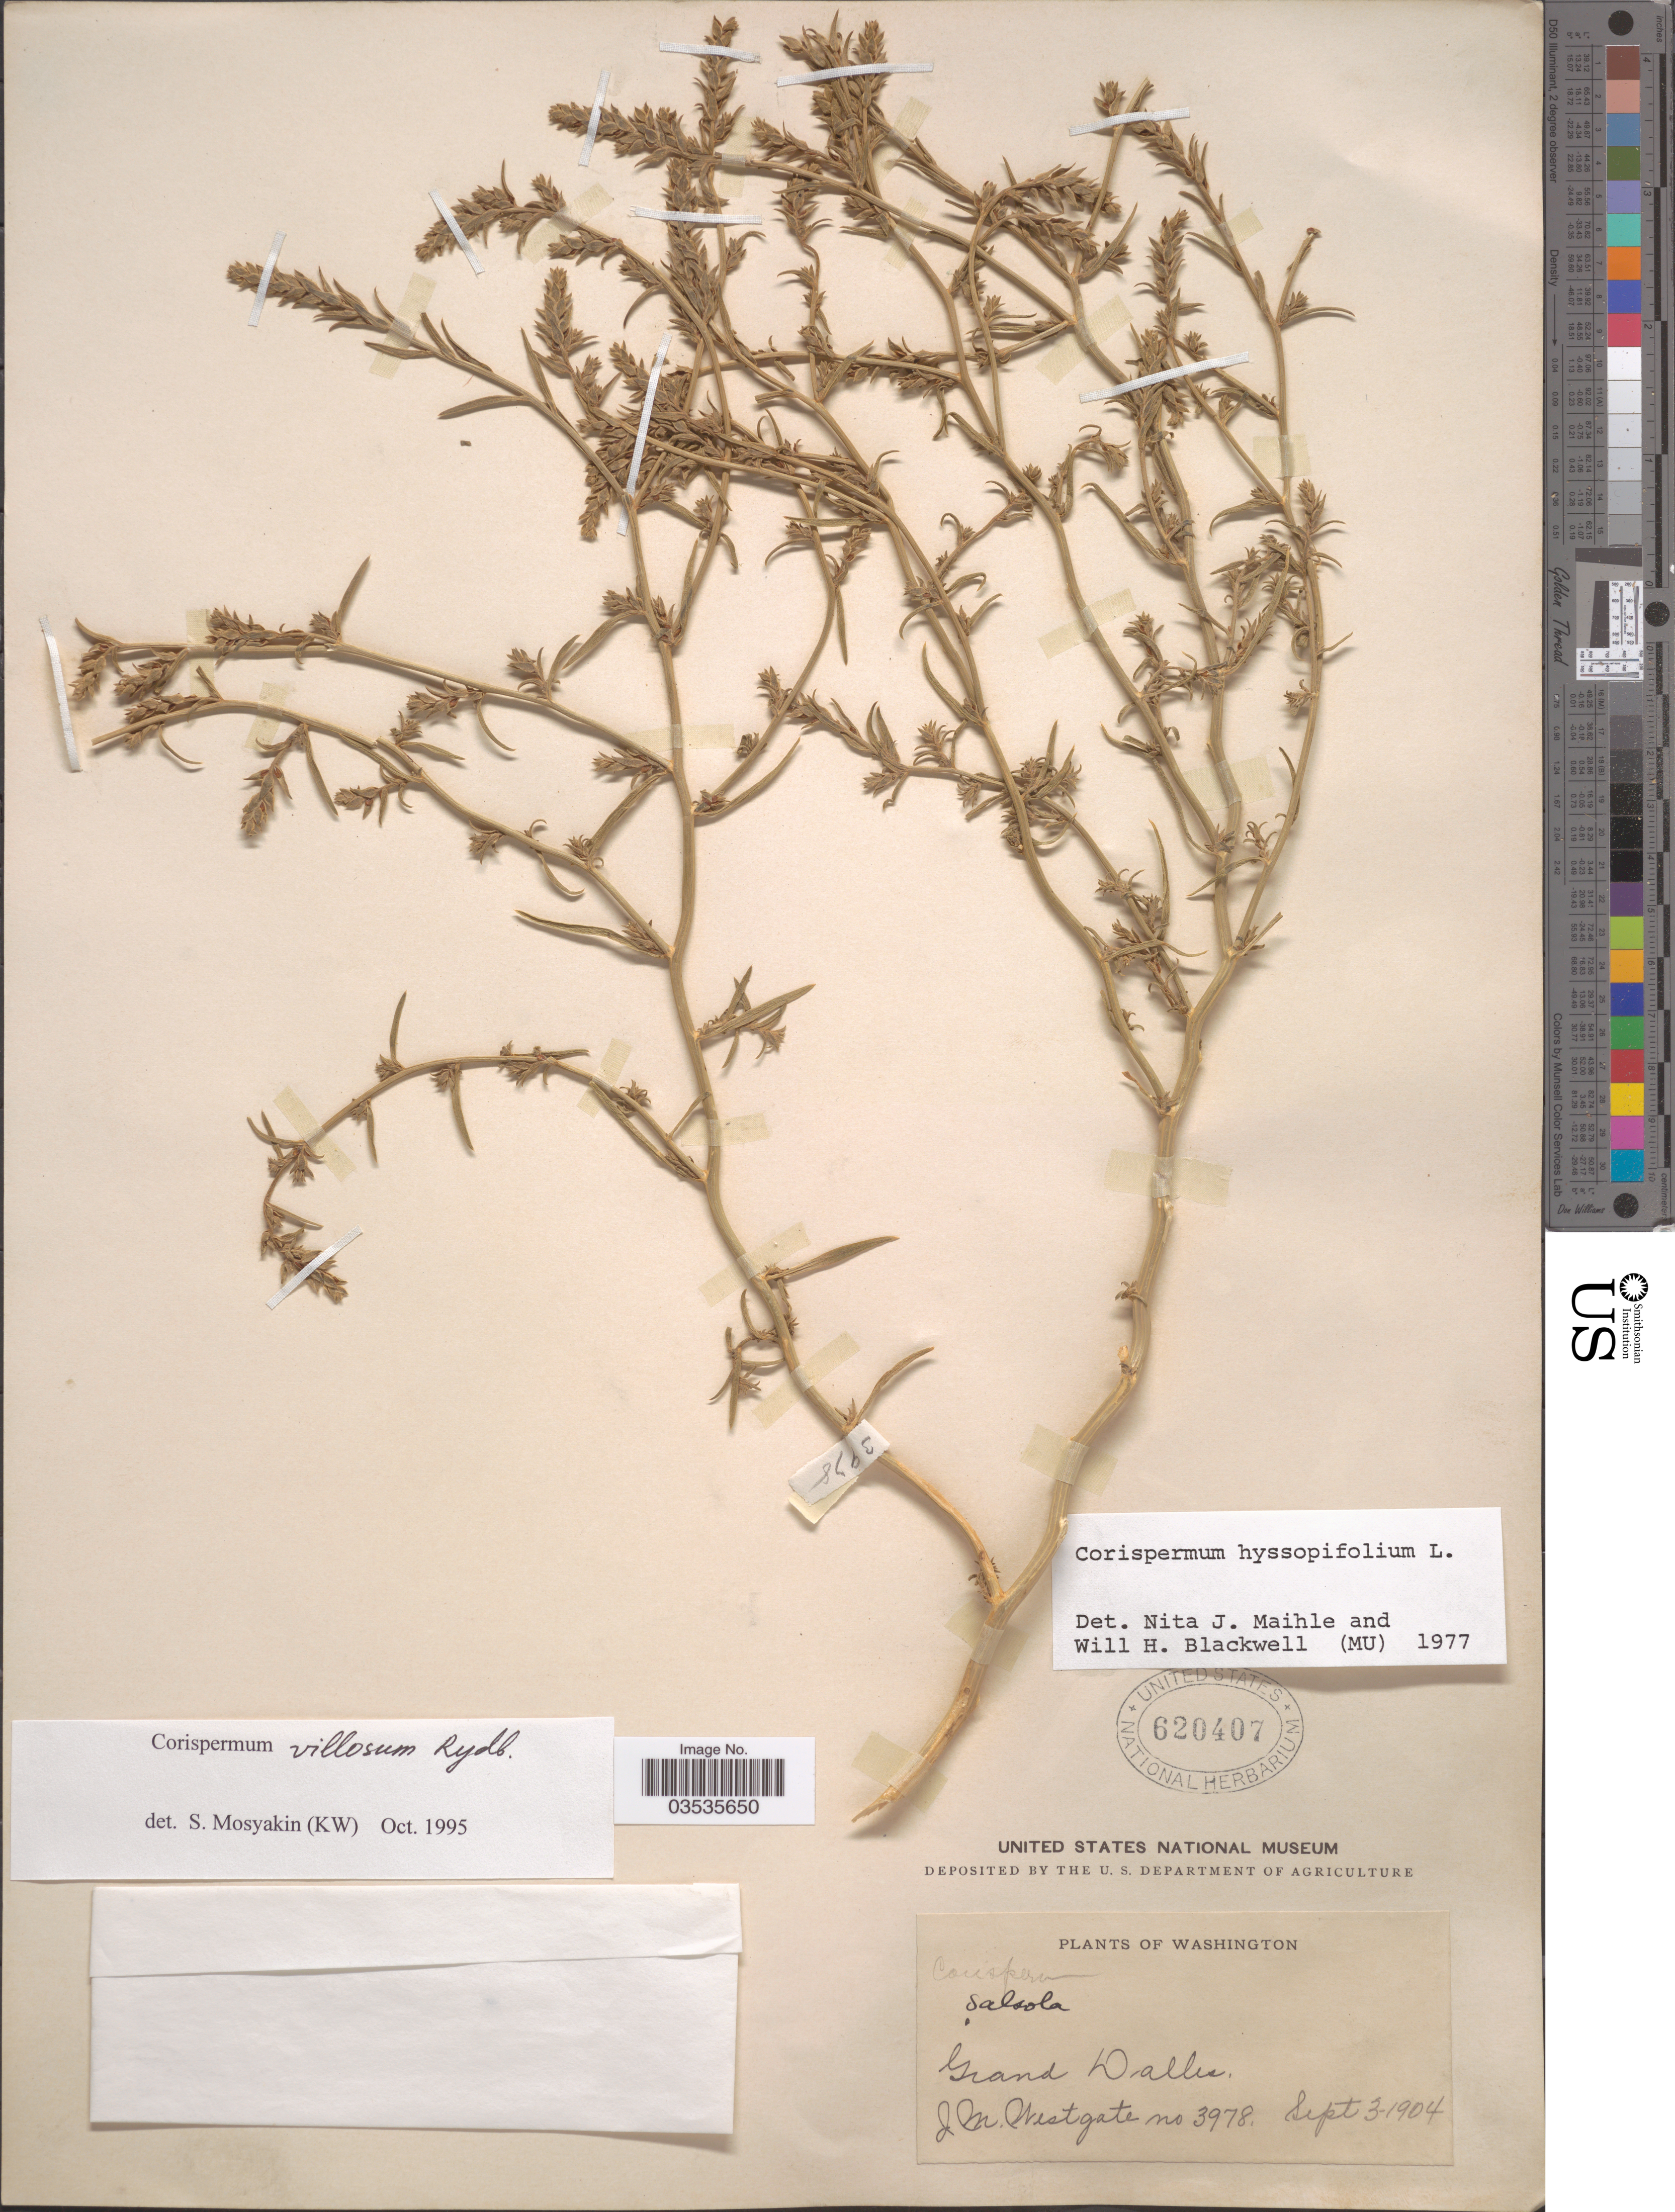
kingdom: Plantae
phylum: Tracheophyta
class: Magnoliopsida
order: Caryophyllales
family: Amaranthaceae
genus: Corispermum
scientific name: Corispermum villosum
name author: Rydb.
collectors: J. Westgate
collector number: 3978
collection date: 1904-09-03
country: United States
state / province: Washington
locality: Grand Dalles.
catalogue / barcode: US 620407